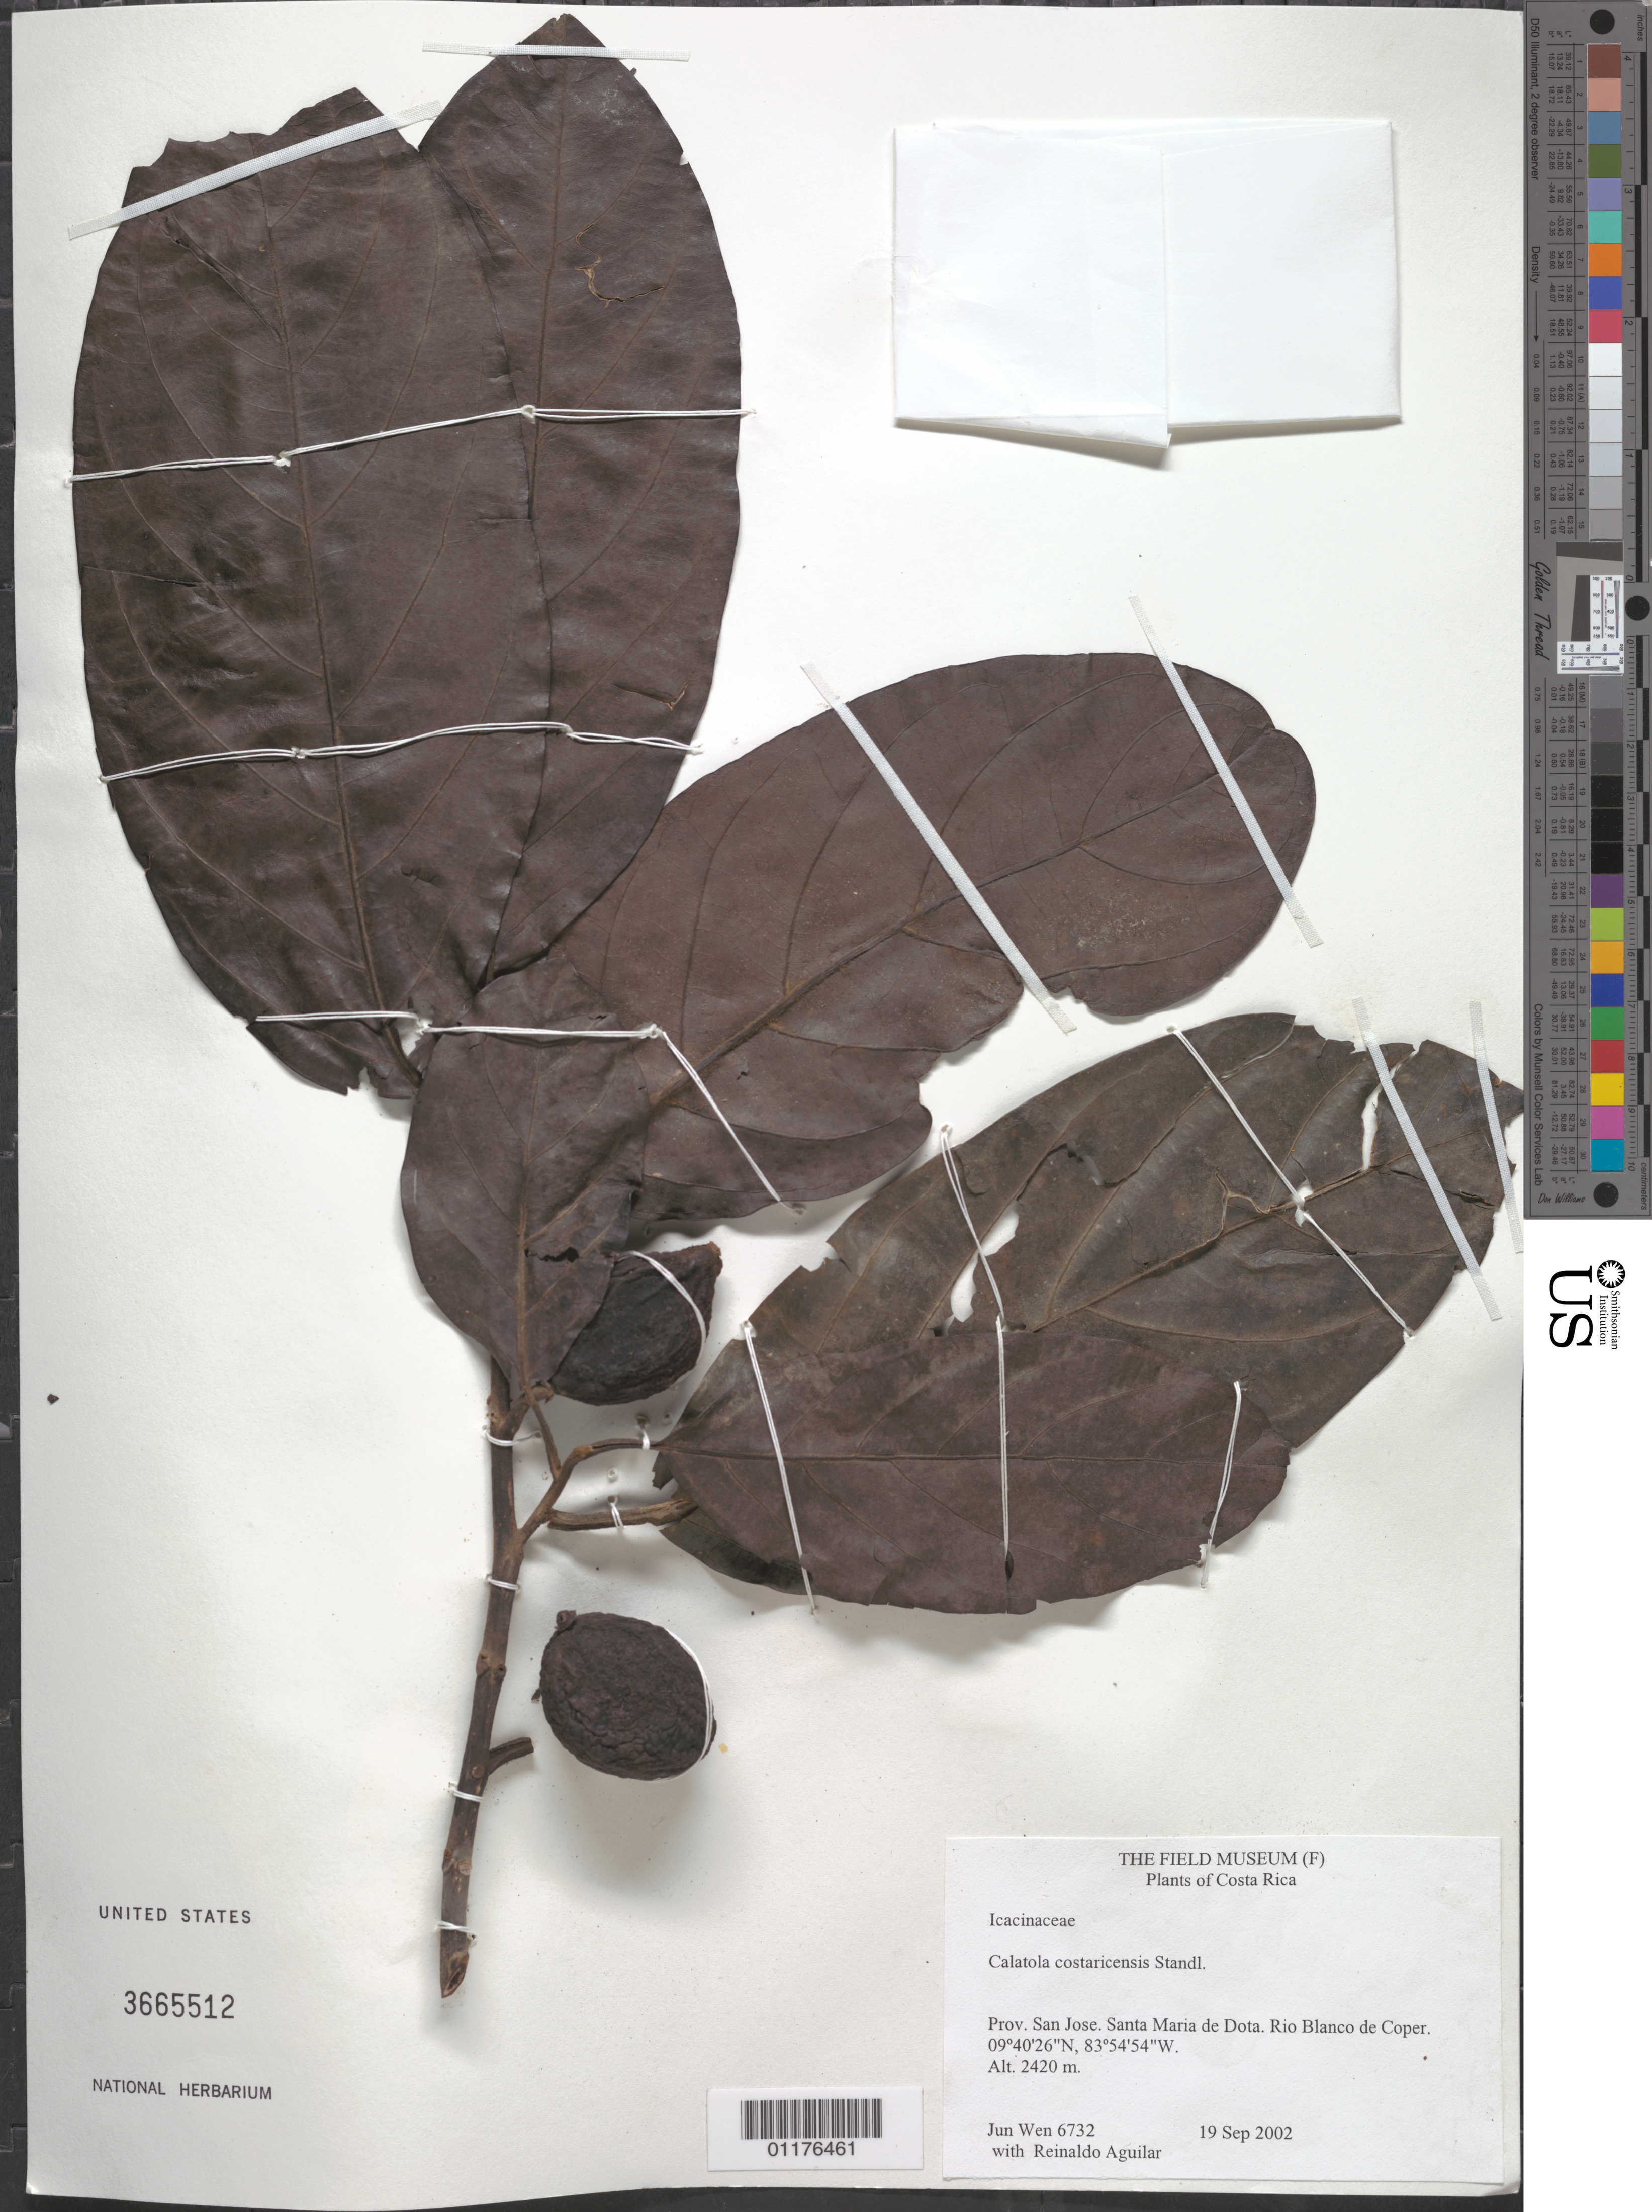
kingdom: Plantae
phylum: Tracheophyta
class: Magnoliopsida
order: Metteniusales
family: Metteniusaceae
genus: Calatola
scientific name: Calatola costaricensis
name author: Standl.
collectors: J. Wen & R. Aguilar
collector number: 6732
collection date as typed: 19 Sep 2002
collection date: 2002-09-19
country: Costa Rica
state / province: Cartago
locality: Santa Maria de Dota. Rio Blanco de Coper.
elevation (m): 2420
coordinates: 9 40 26 N, 83 54 54 W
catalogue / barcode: US 3665512